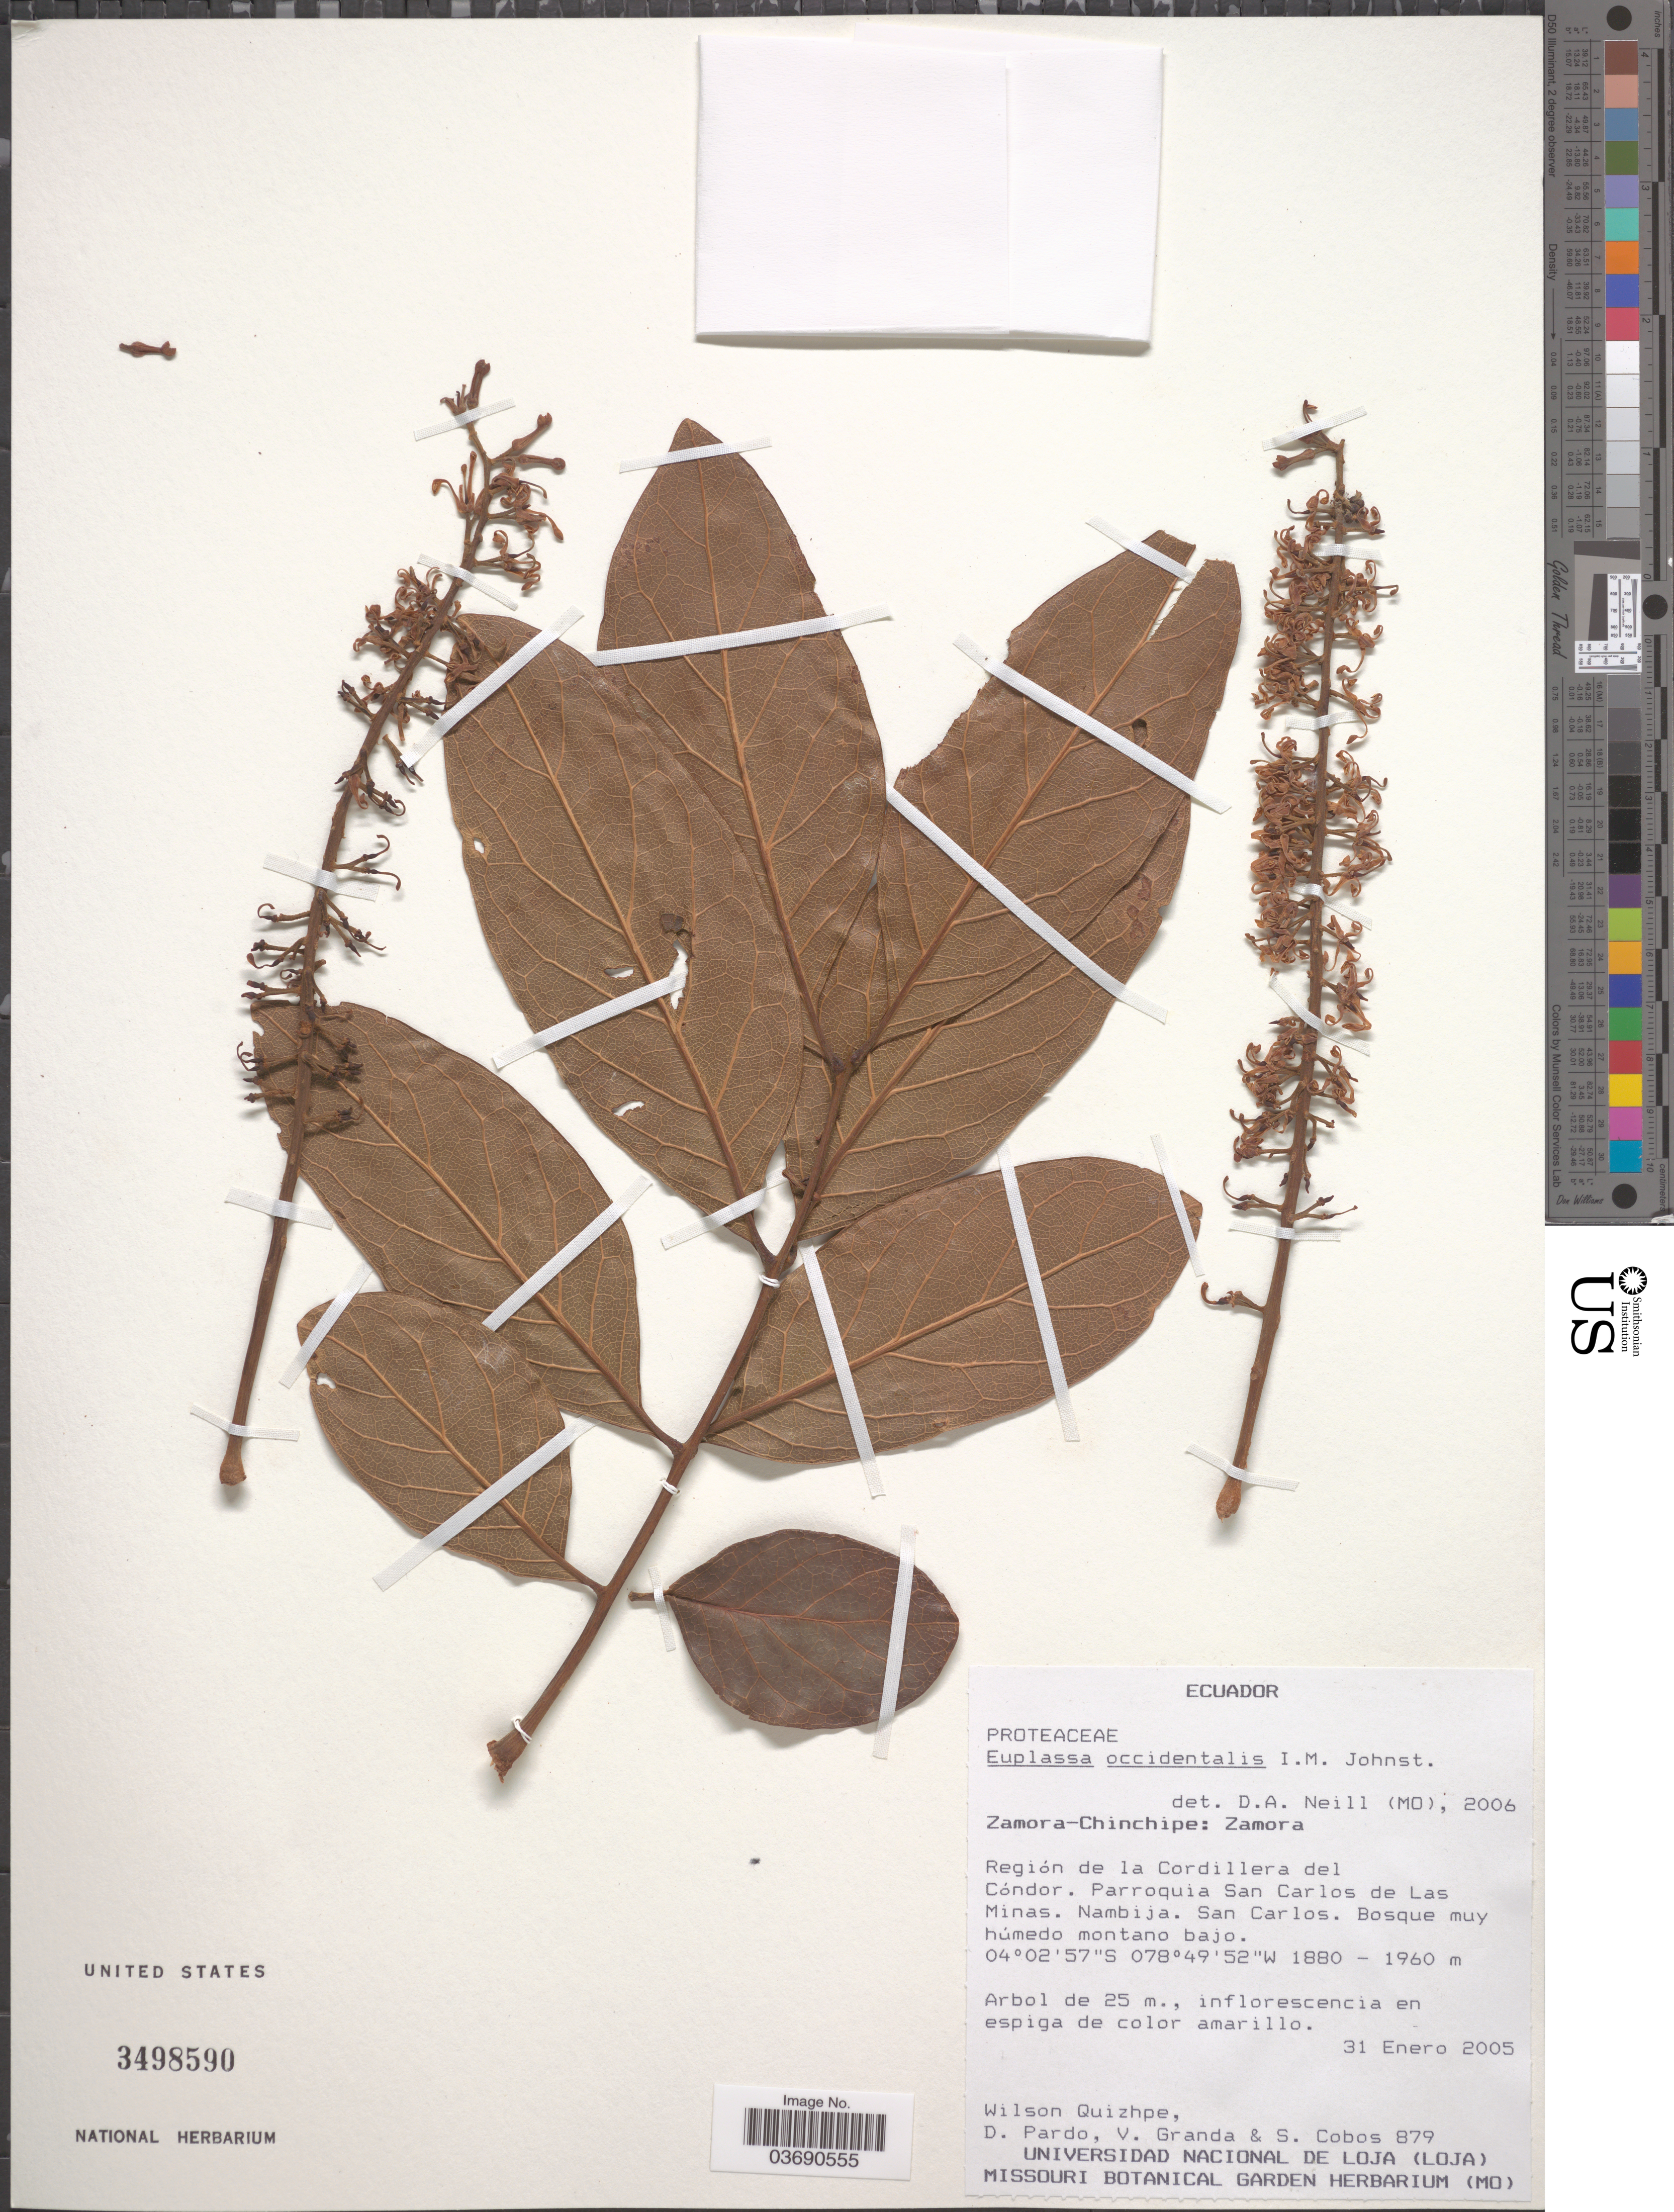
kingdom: Plantae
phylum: Tracheophyta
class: Magnoliopsida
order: Proteales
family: Proteaceae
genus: Euplassa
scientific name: Euplassa occidentalis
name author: I.M. Johnst.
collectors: W. Quizhpe, D. Pardo, V. Granda & S. Cobos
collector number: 879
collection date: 2005-01-31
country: Ecuador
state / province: Zamora-Chinchipe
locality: Zamora. Región de la Cordillera del Cóndor. Parroquia San Carlos de Las Minas. Nambija. San Carlos.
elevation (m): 1880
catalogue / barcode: US 3498590